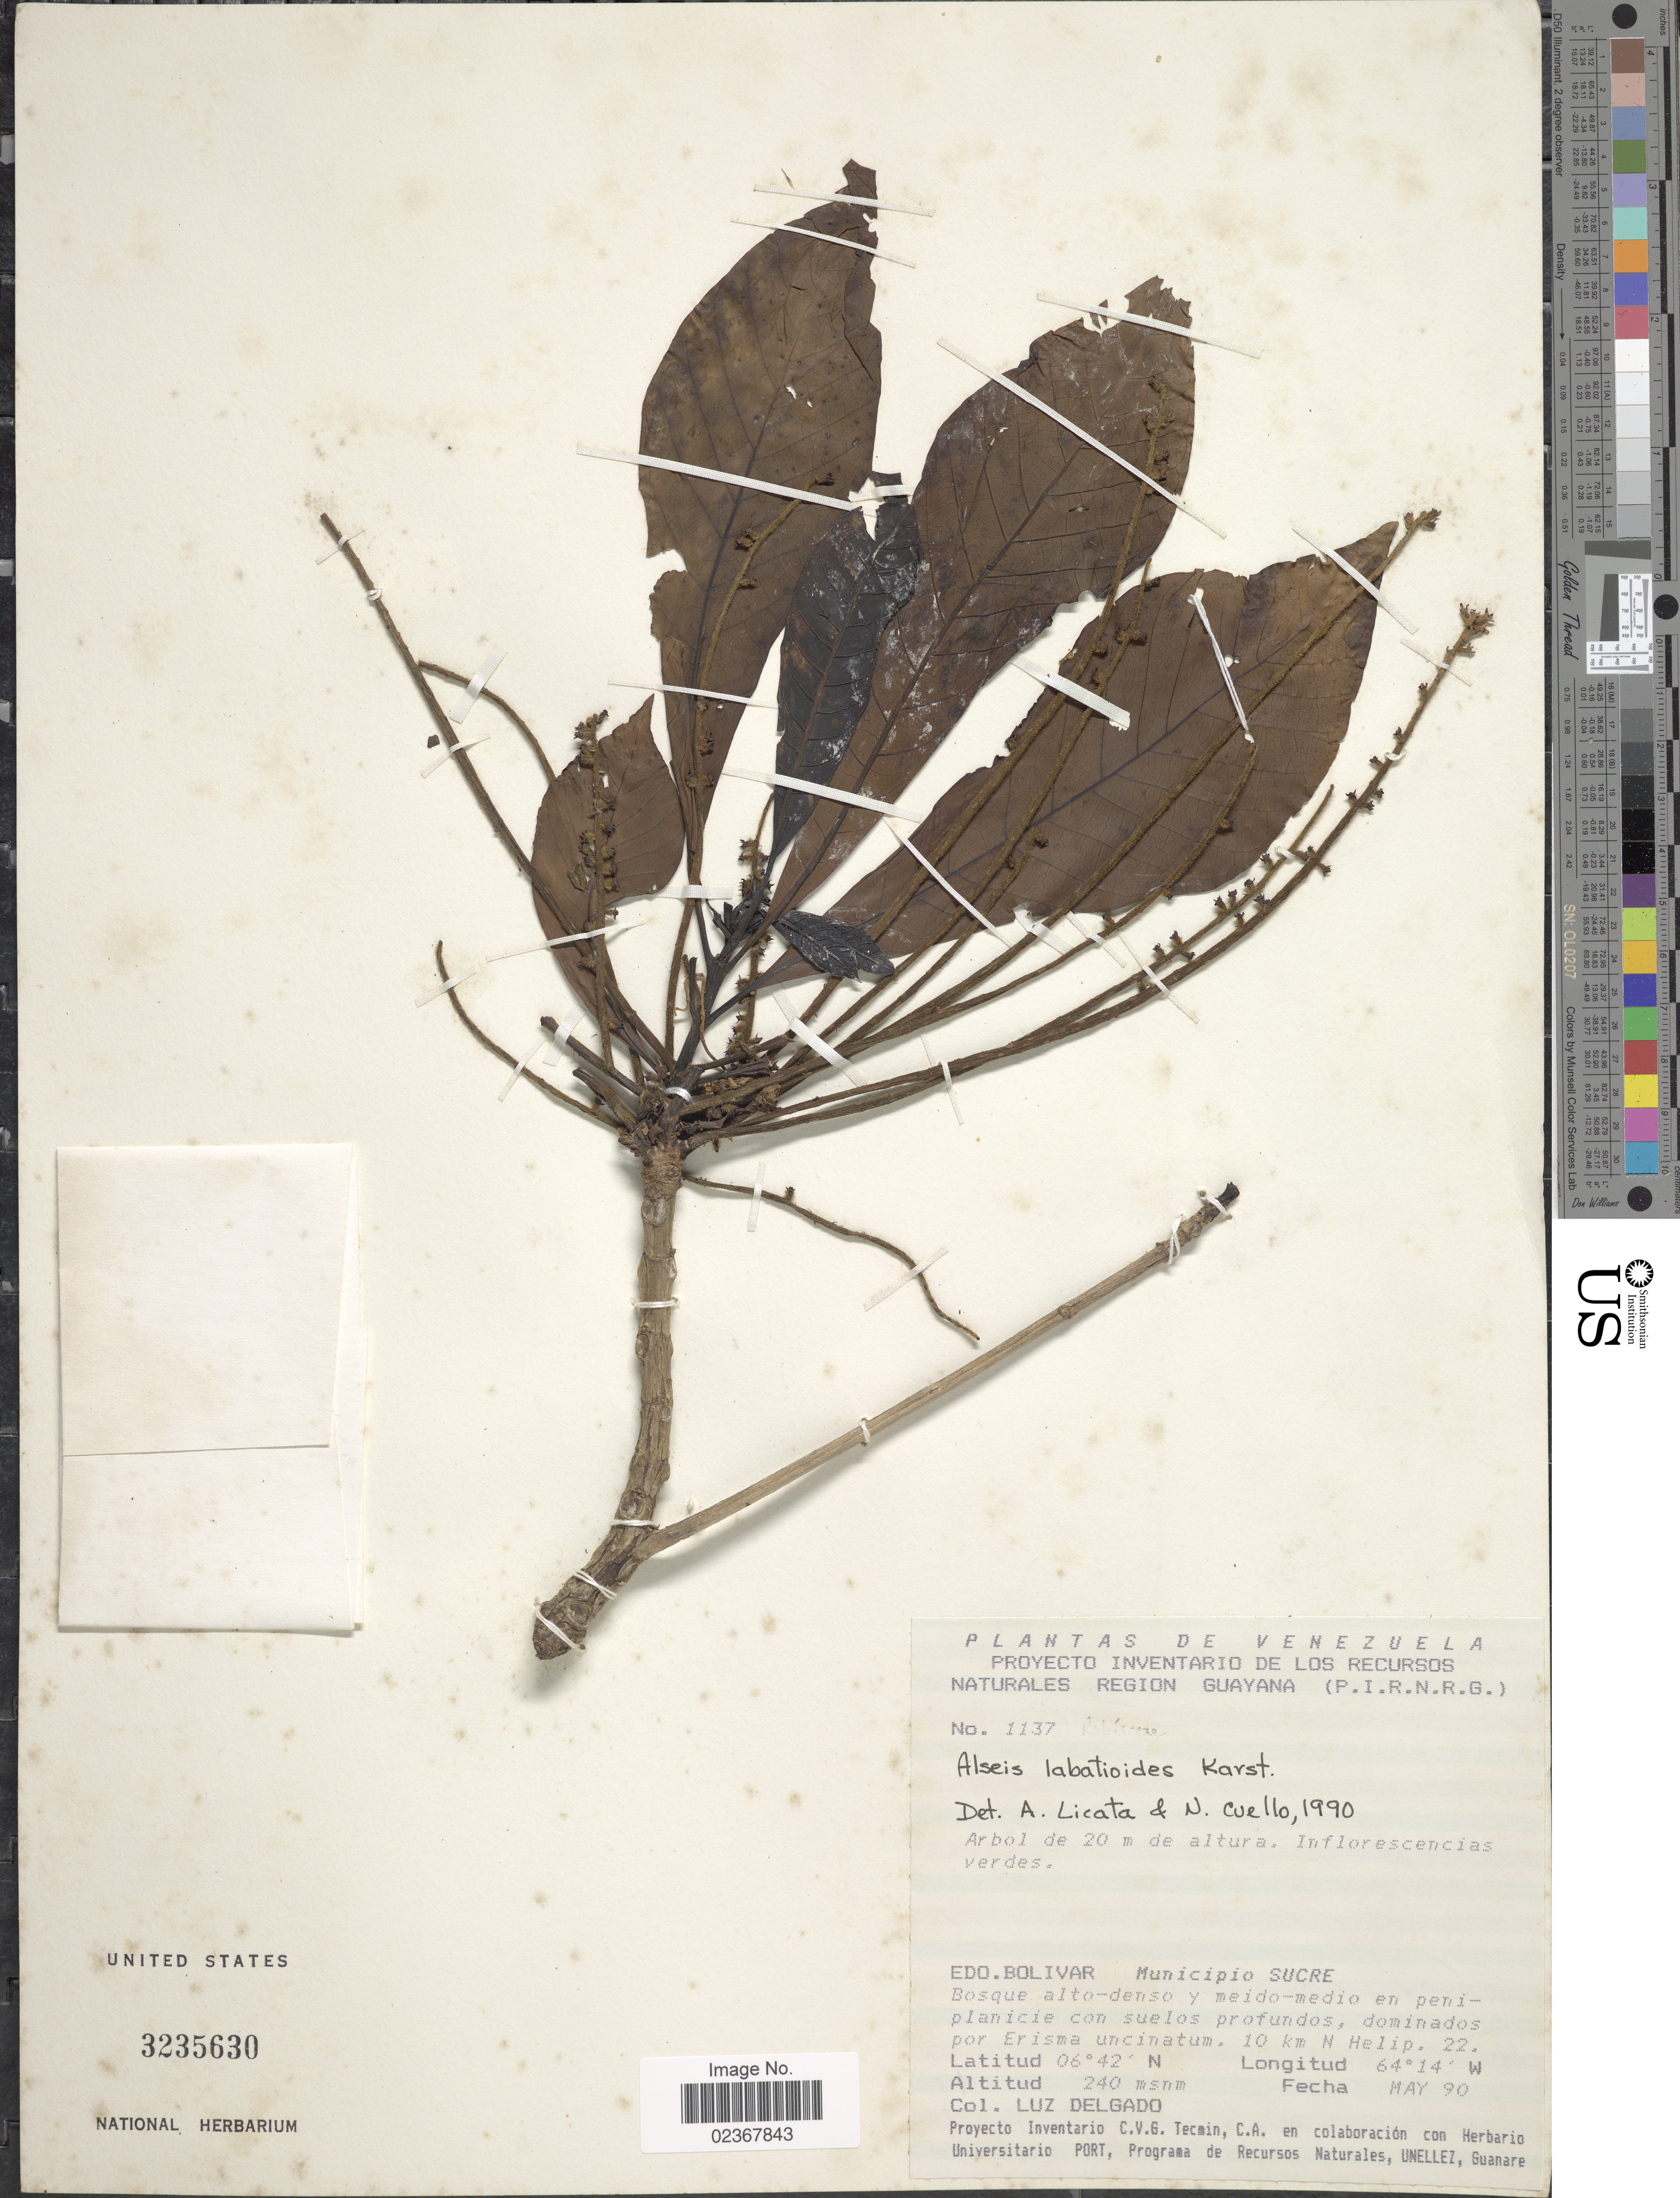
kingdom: Plantae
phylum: Tracheophyta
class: Magnoliopsida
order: Gentianales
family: Rubiaceae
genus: Alseis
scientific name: Alseis latifolia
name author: Gleason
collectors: L. Delgado V.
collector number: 1137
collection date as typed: Transcribed d/m/y: /5/90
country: Venezuela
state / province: Bolivar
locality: Municipio Sucre. 10 km n Helip, 22.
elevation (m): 240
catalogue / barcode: US 3235630